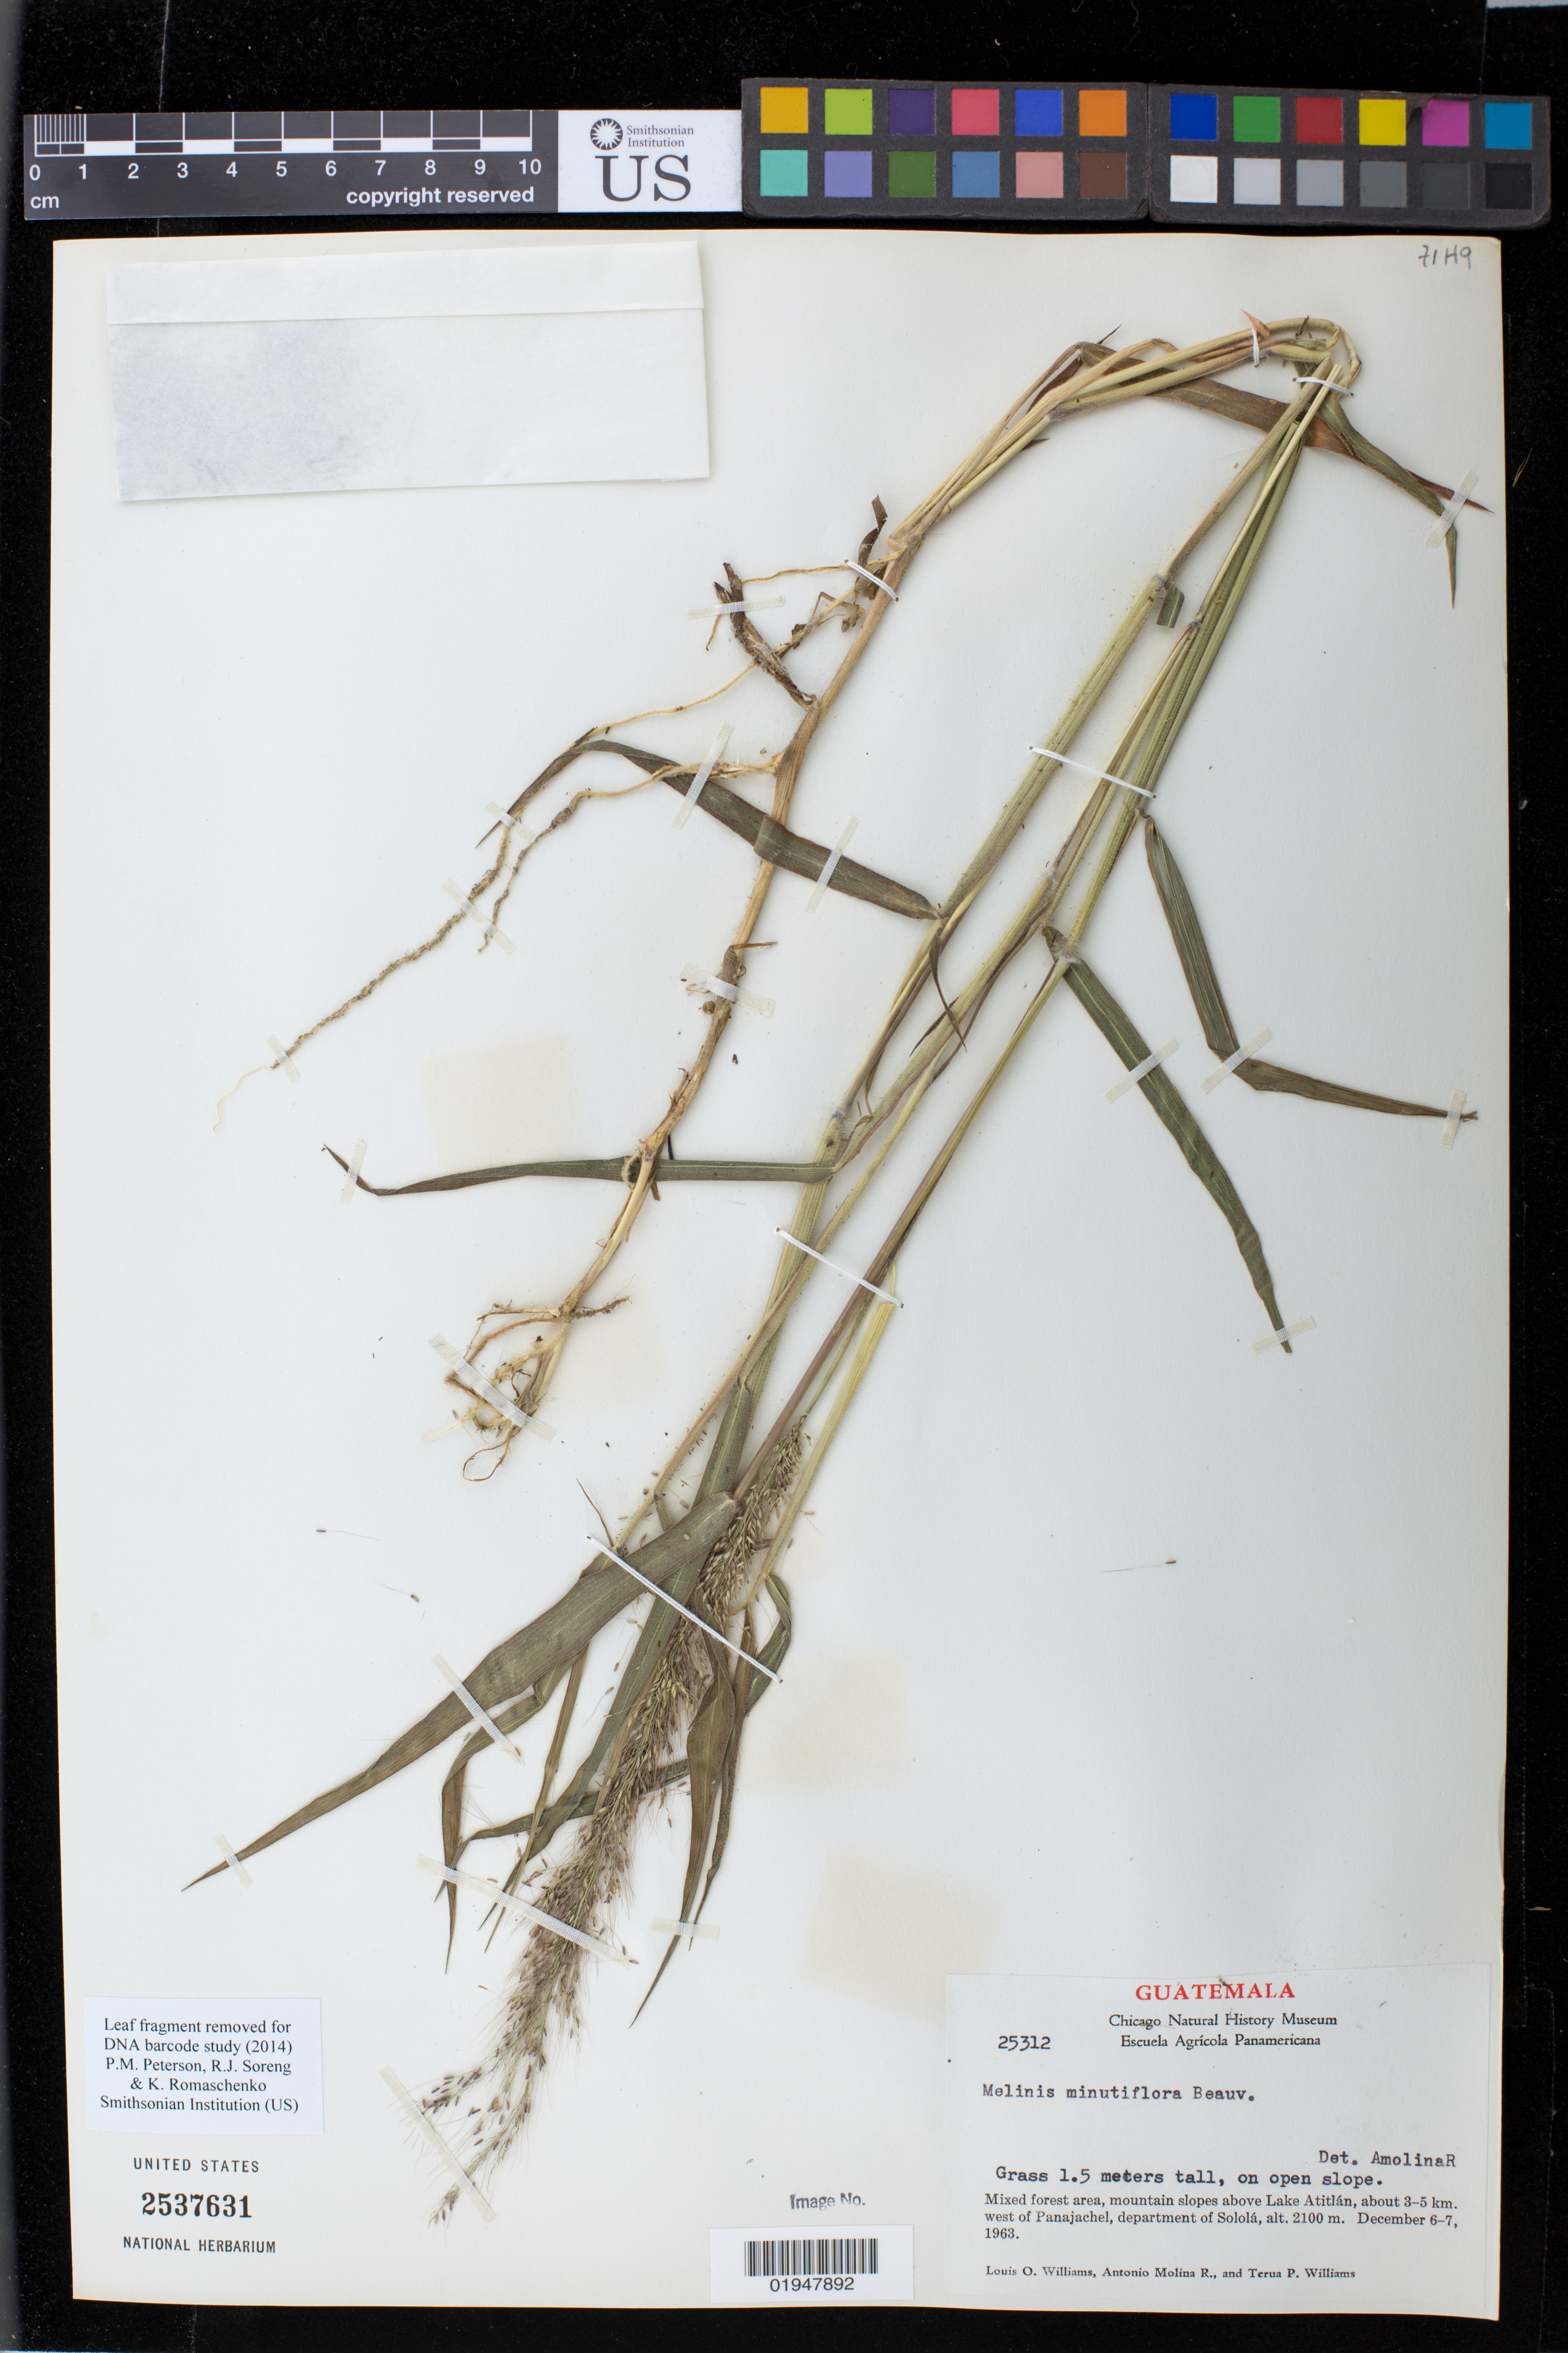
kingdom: Plantae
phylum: Tracheophyta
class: Liliopsida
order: Poales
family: Poaceae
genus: Melinis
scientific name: Melinis minutiflora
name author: P. Beauv.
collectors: L. O. Williams, A. Molina R. & T. P. Williams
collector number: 25312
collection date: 1963-12-06/1963-12-07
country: Guatemala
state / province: Sololá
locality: mountain slopes above Lake Atitlán, about 3-5 km. west of Panajachel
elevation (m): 2100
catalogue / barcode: US 2537631